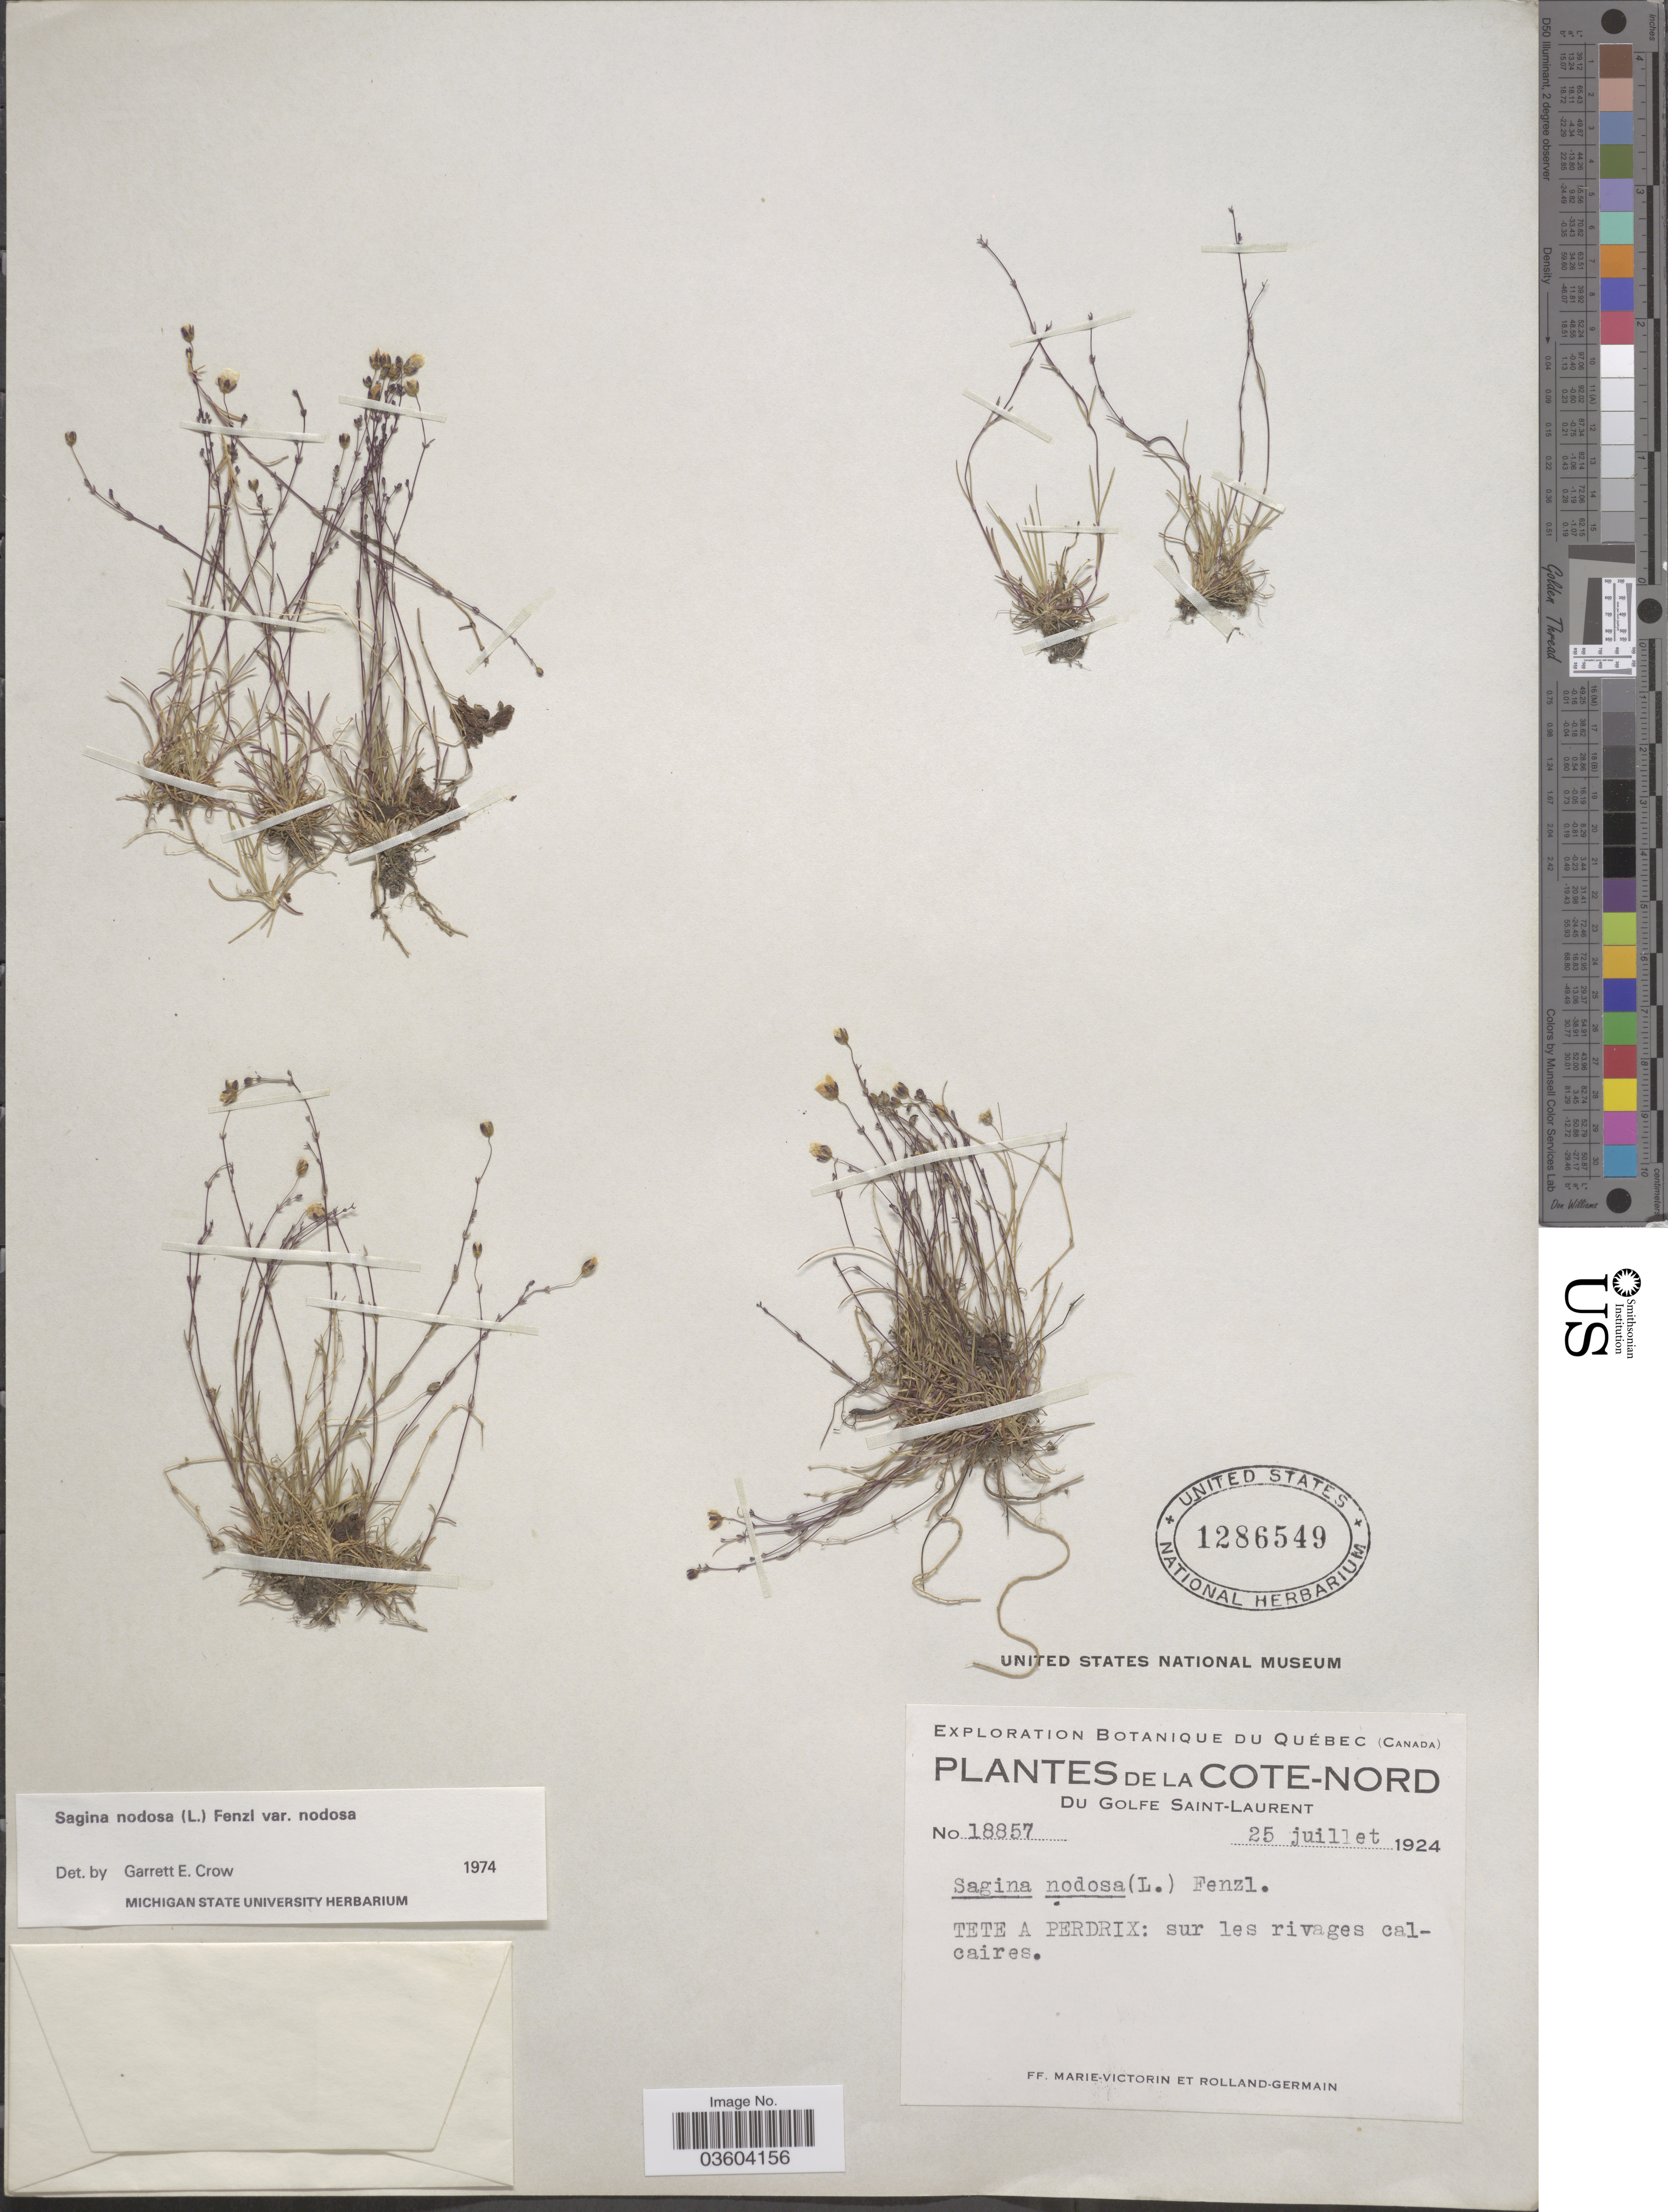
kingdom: Plantae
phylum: Tracheophyta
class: Magnoliopsida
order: Caryophyllales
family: Caryophyllaceae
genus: Sagina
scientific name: Sagina nodosa var. nodosa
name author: (L.) Fenzl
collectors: F. Marie-Victorin & Rolland-Germain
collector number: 18857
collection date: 1924-07-25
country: Canada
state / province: Quebec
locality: La Cote-Nord, Du Golfe Saint-Laurent. Tete a Perdrix: sur les rivages calcaires.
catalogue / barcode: US 1286549